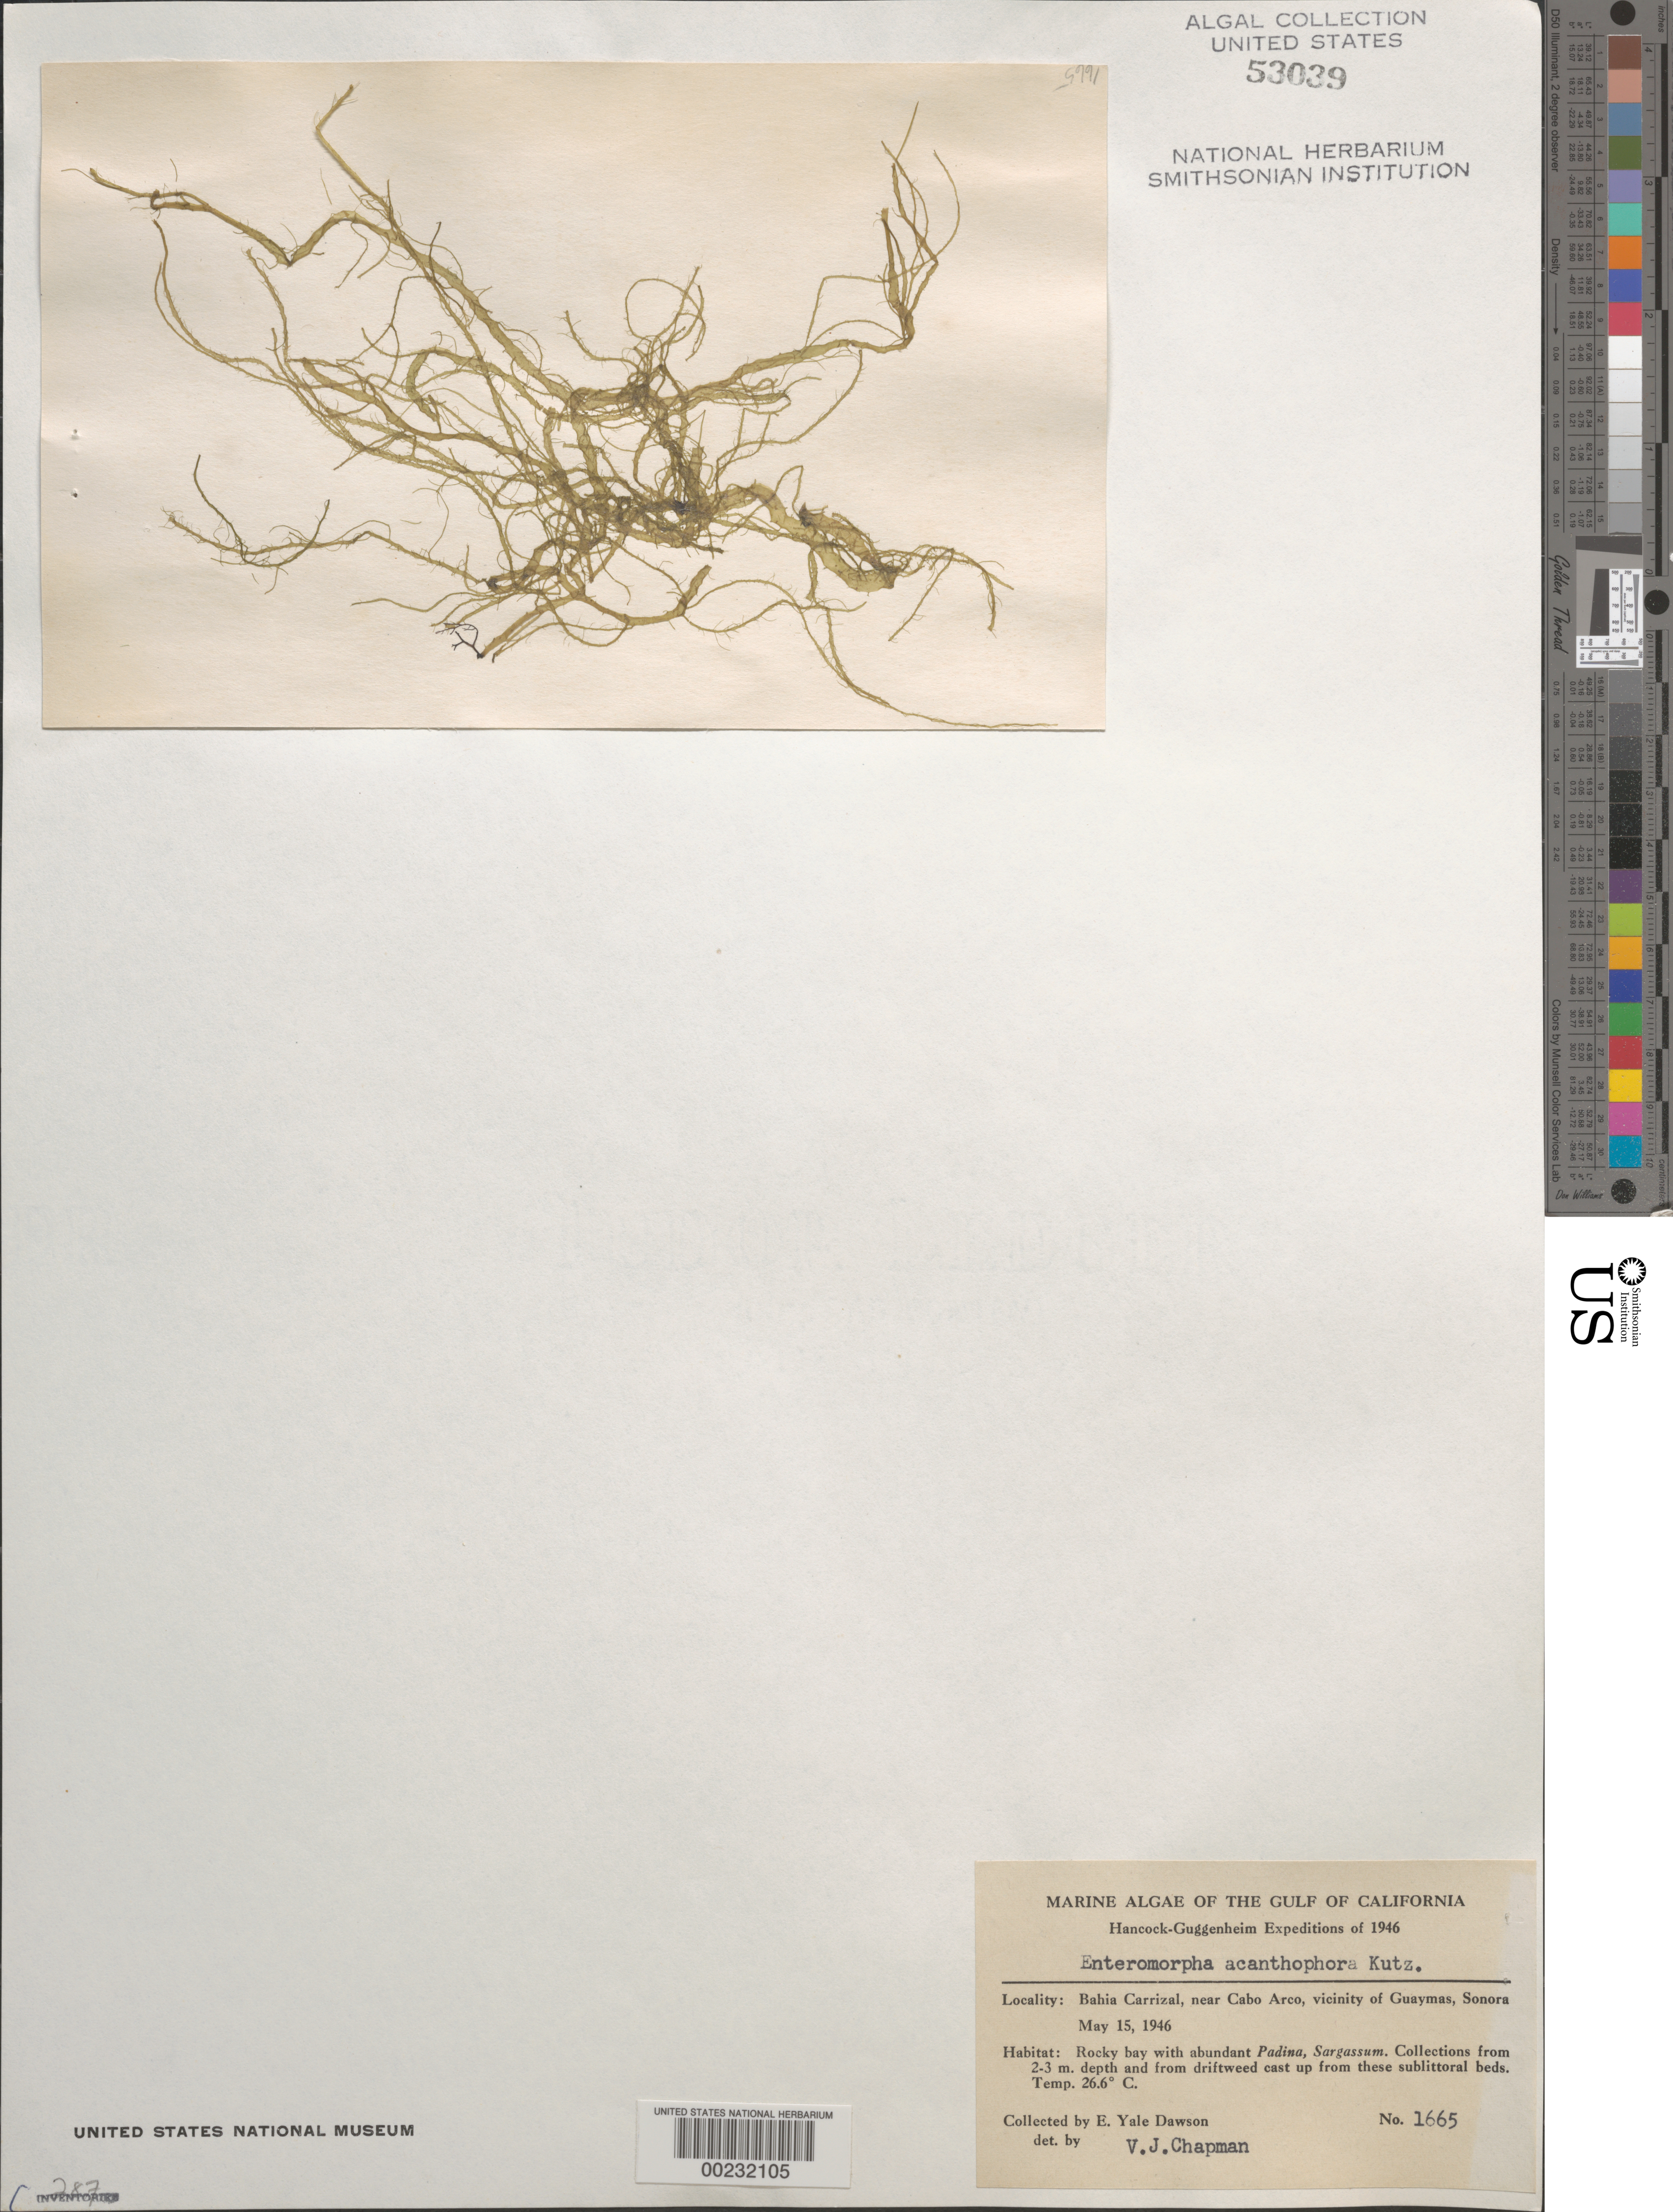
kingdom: Plantae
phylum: Chlorophyta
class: Ulvophyceae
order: Ulvales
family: Ulvaceae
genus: Ulva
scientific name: Ulva acanthophora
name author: (Kütz.) H.S. Hayden et al.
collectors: E. Y. Dawson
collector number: EYD 1665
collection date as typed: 15 May 1946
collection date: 1946-05-15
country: Mexico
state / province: Sonora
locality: Bahia Carrizal, near Cabo Arco, Guaymas area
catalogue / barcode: US 53039